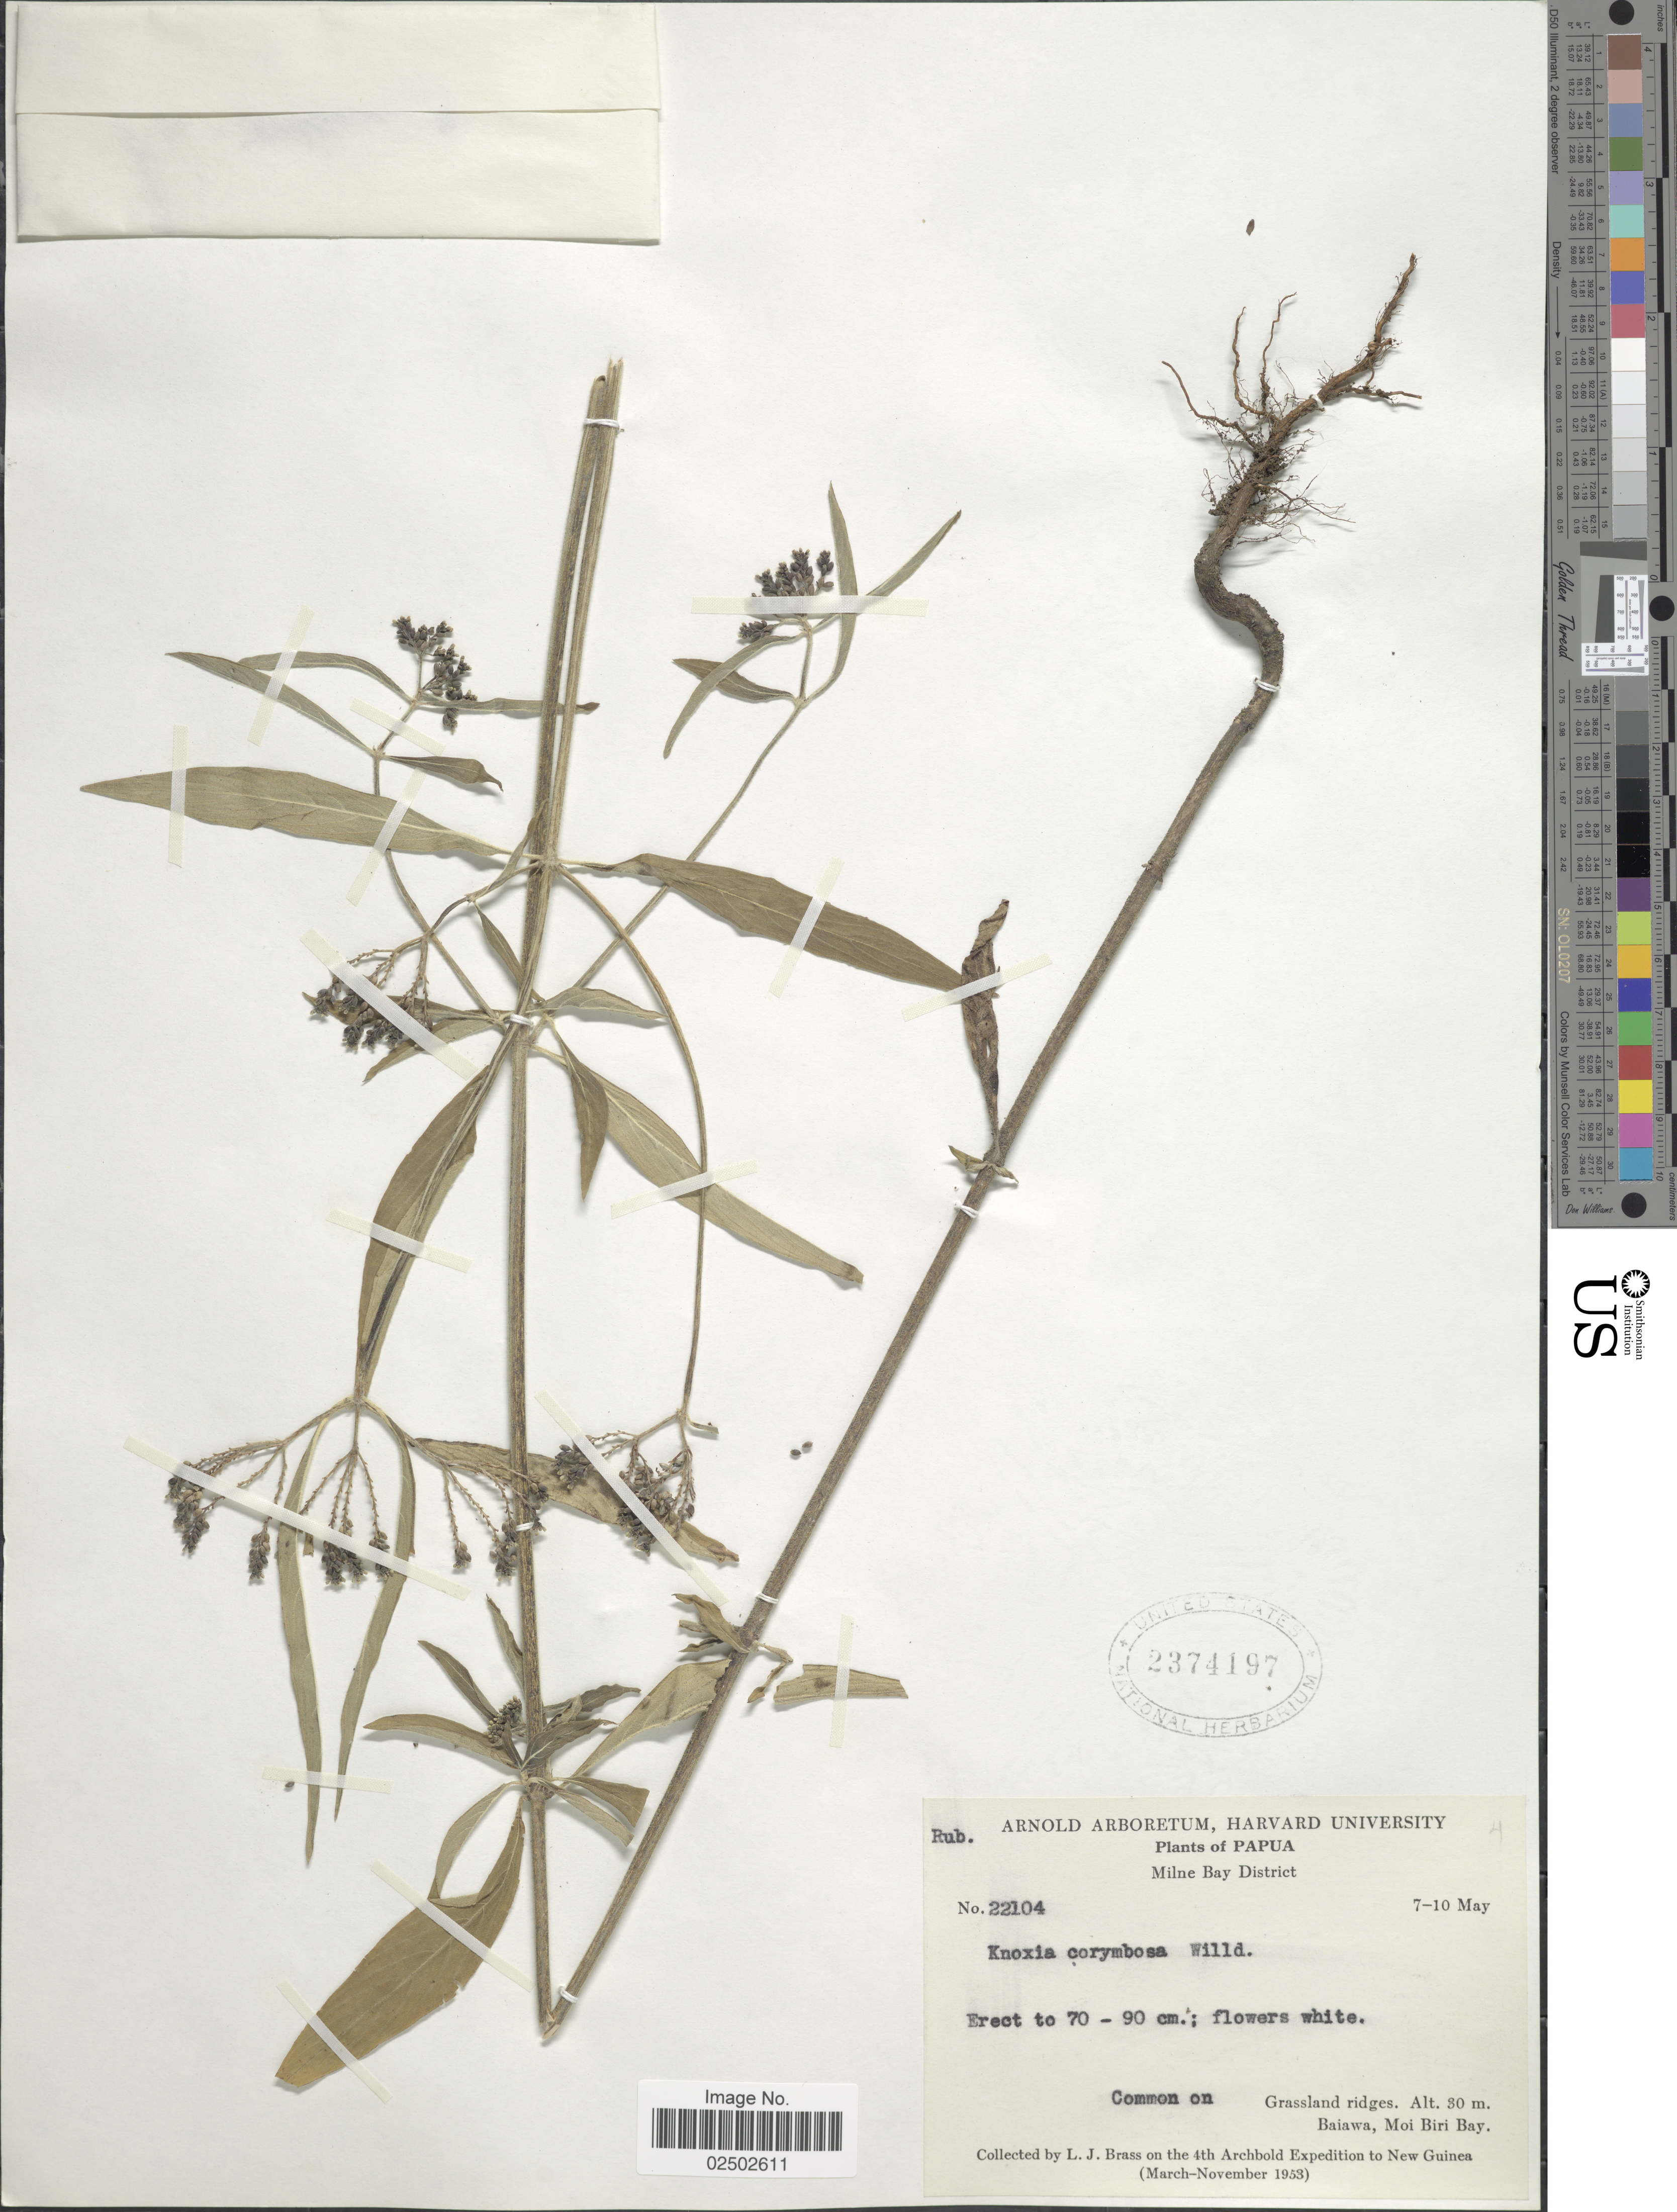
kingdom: Plantae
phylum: Tracheophyta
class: Magnoliopsida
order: Gentianales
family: Rubiaceae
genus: Knoxia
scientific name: Knoxia corymbosa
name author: Willd.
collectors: L. J. Brass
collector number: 22104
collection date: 1953-05-07/1953-05-10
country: Papua New Guinea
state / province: Milne Bay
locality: Baiawa, Moi Biri Bay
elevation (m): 30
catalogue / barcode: US 2374197